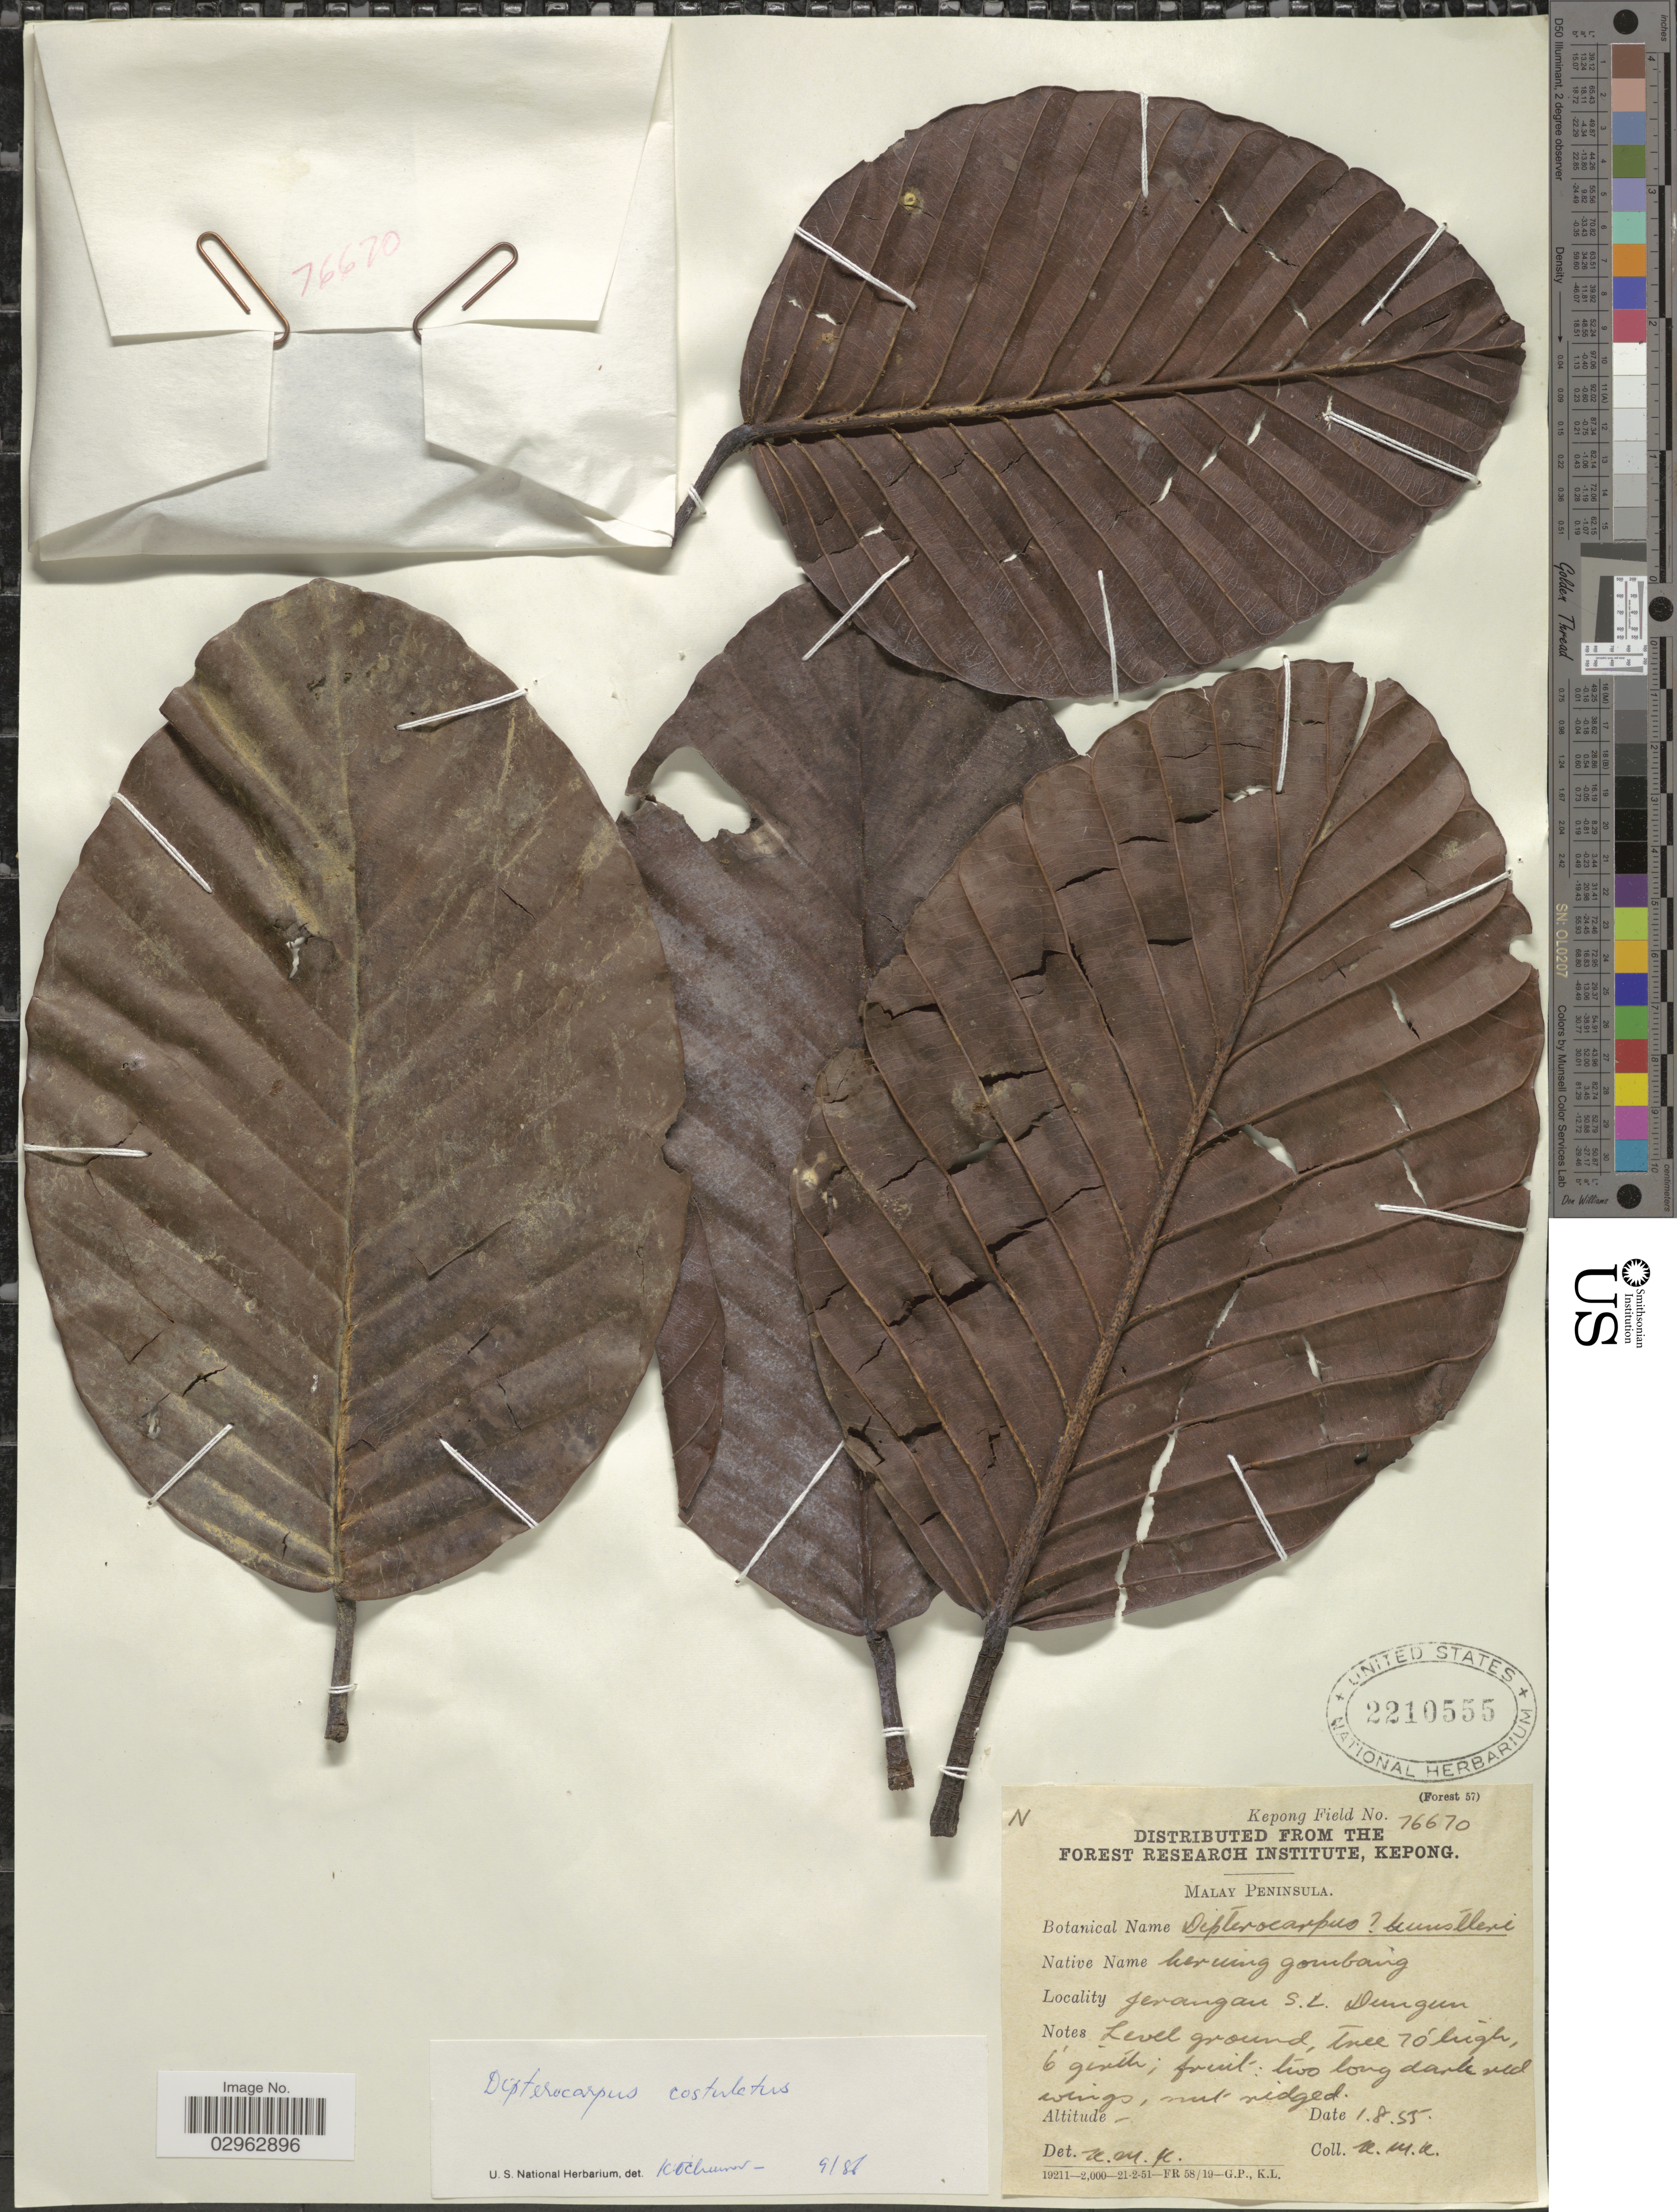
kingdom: Plantae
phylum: Tracheophyta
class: Magnoliopsida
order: Malvales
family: Dipterocarpaceae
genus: Dipterocarpus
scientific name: Dipterocarpus costulatus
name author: Slooten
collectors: K. M. K.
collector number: Kepong Field 76670 ?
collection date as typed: Transcribed d/m/y: 1/8/55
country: Malaysia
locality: Malay Peninsula. Jerangan S. L. Dungun.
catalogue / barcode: US 2210555